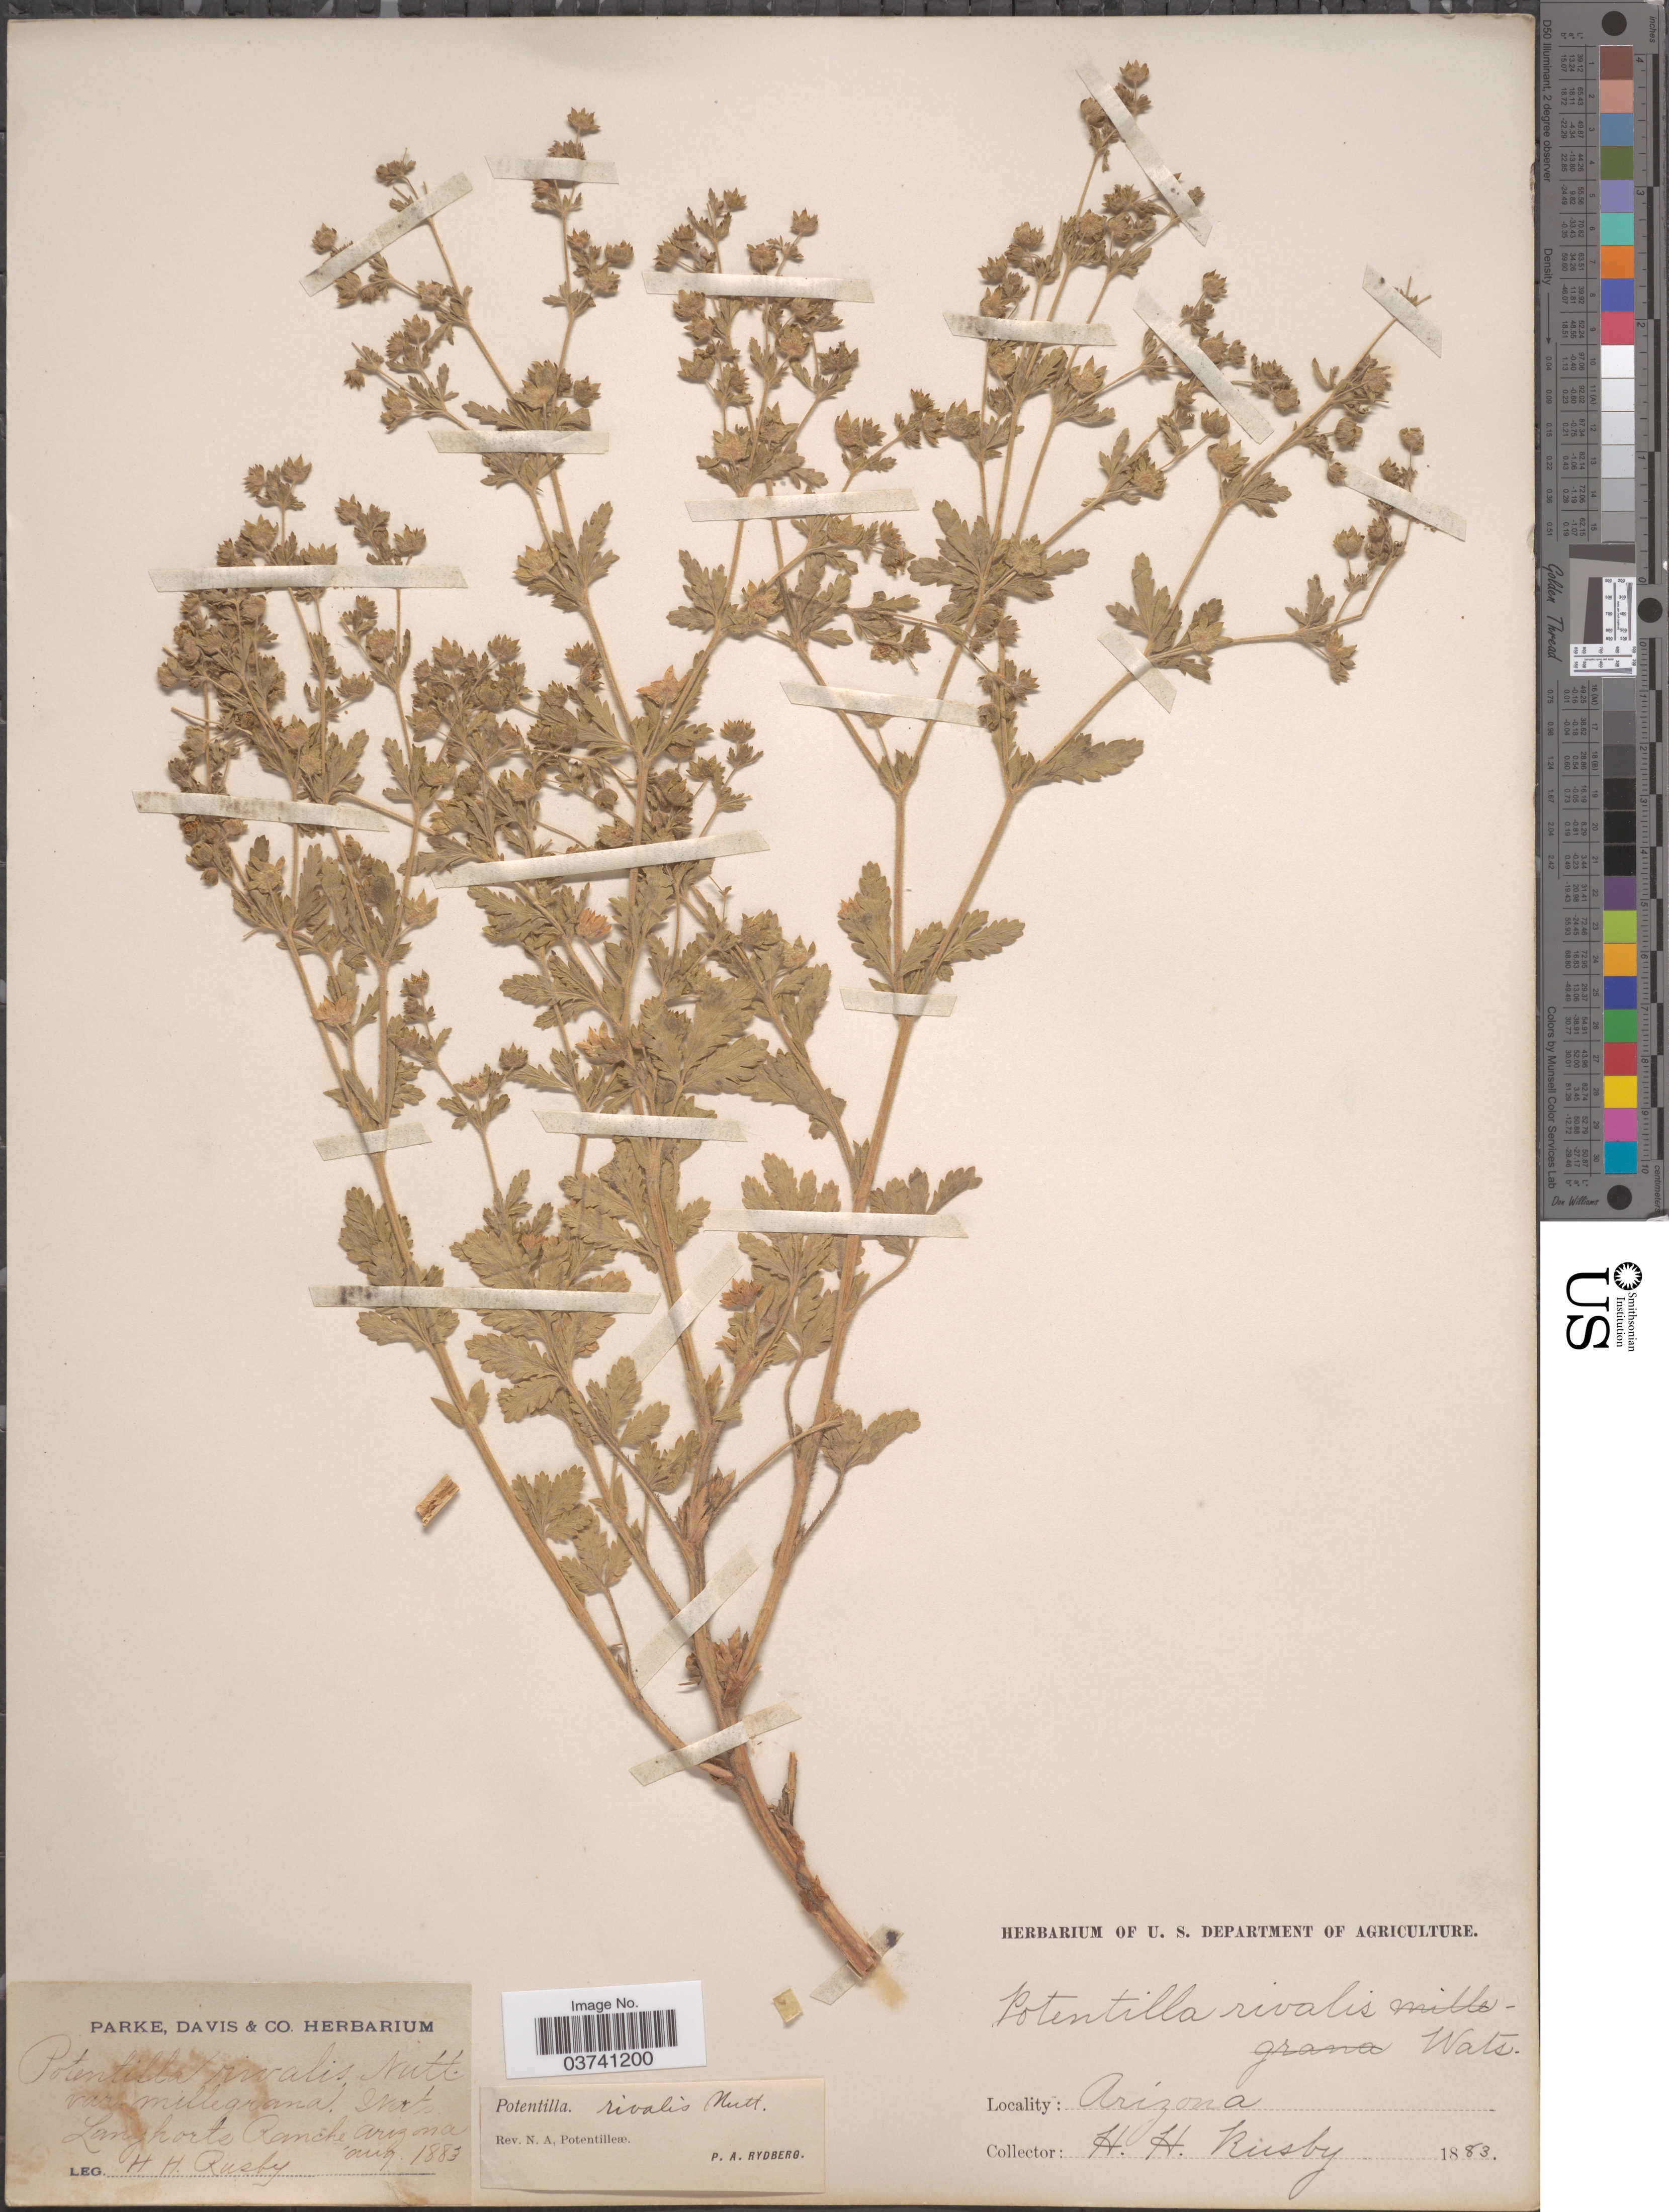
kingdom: Plantae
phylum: Tracheophyta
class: Magnoliopsida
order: Rosales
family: Rosaceae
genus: Potentilla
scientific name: Potentilla rivalis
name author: Nutt.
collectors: H. H. Rusby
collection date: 1883-08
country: United States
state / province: Arizona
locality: Langhortz Ranche.